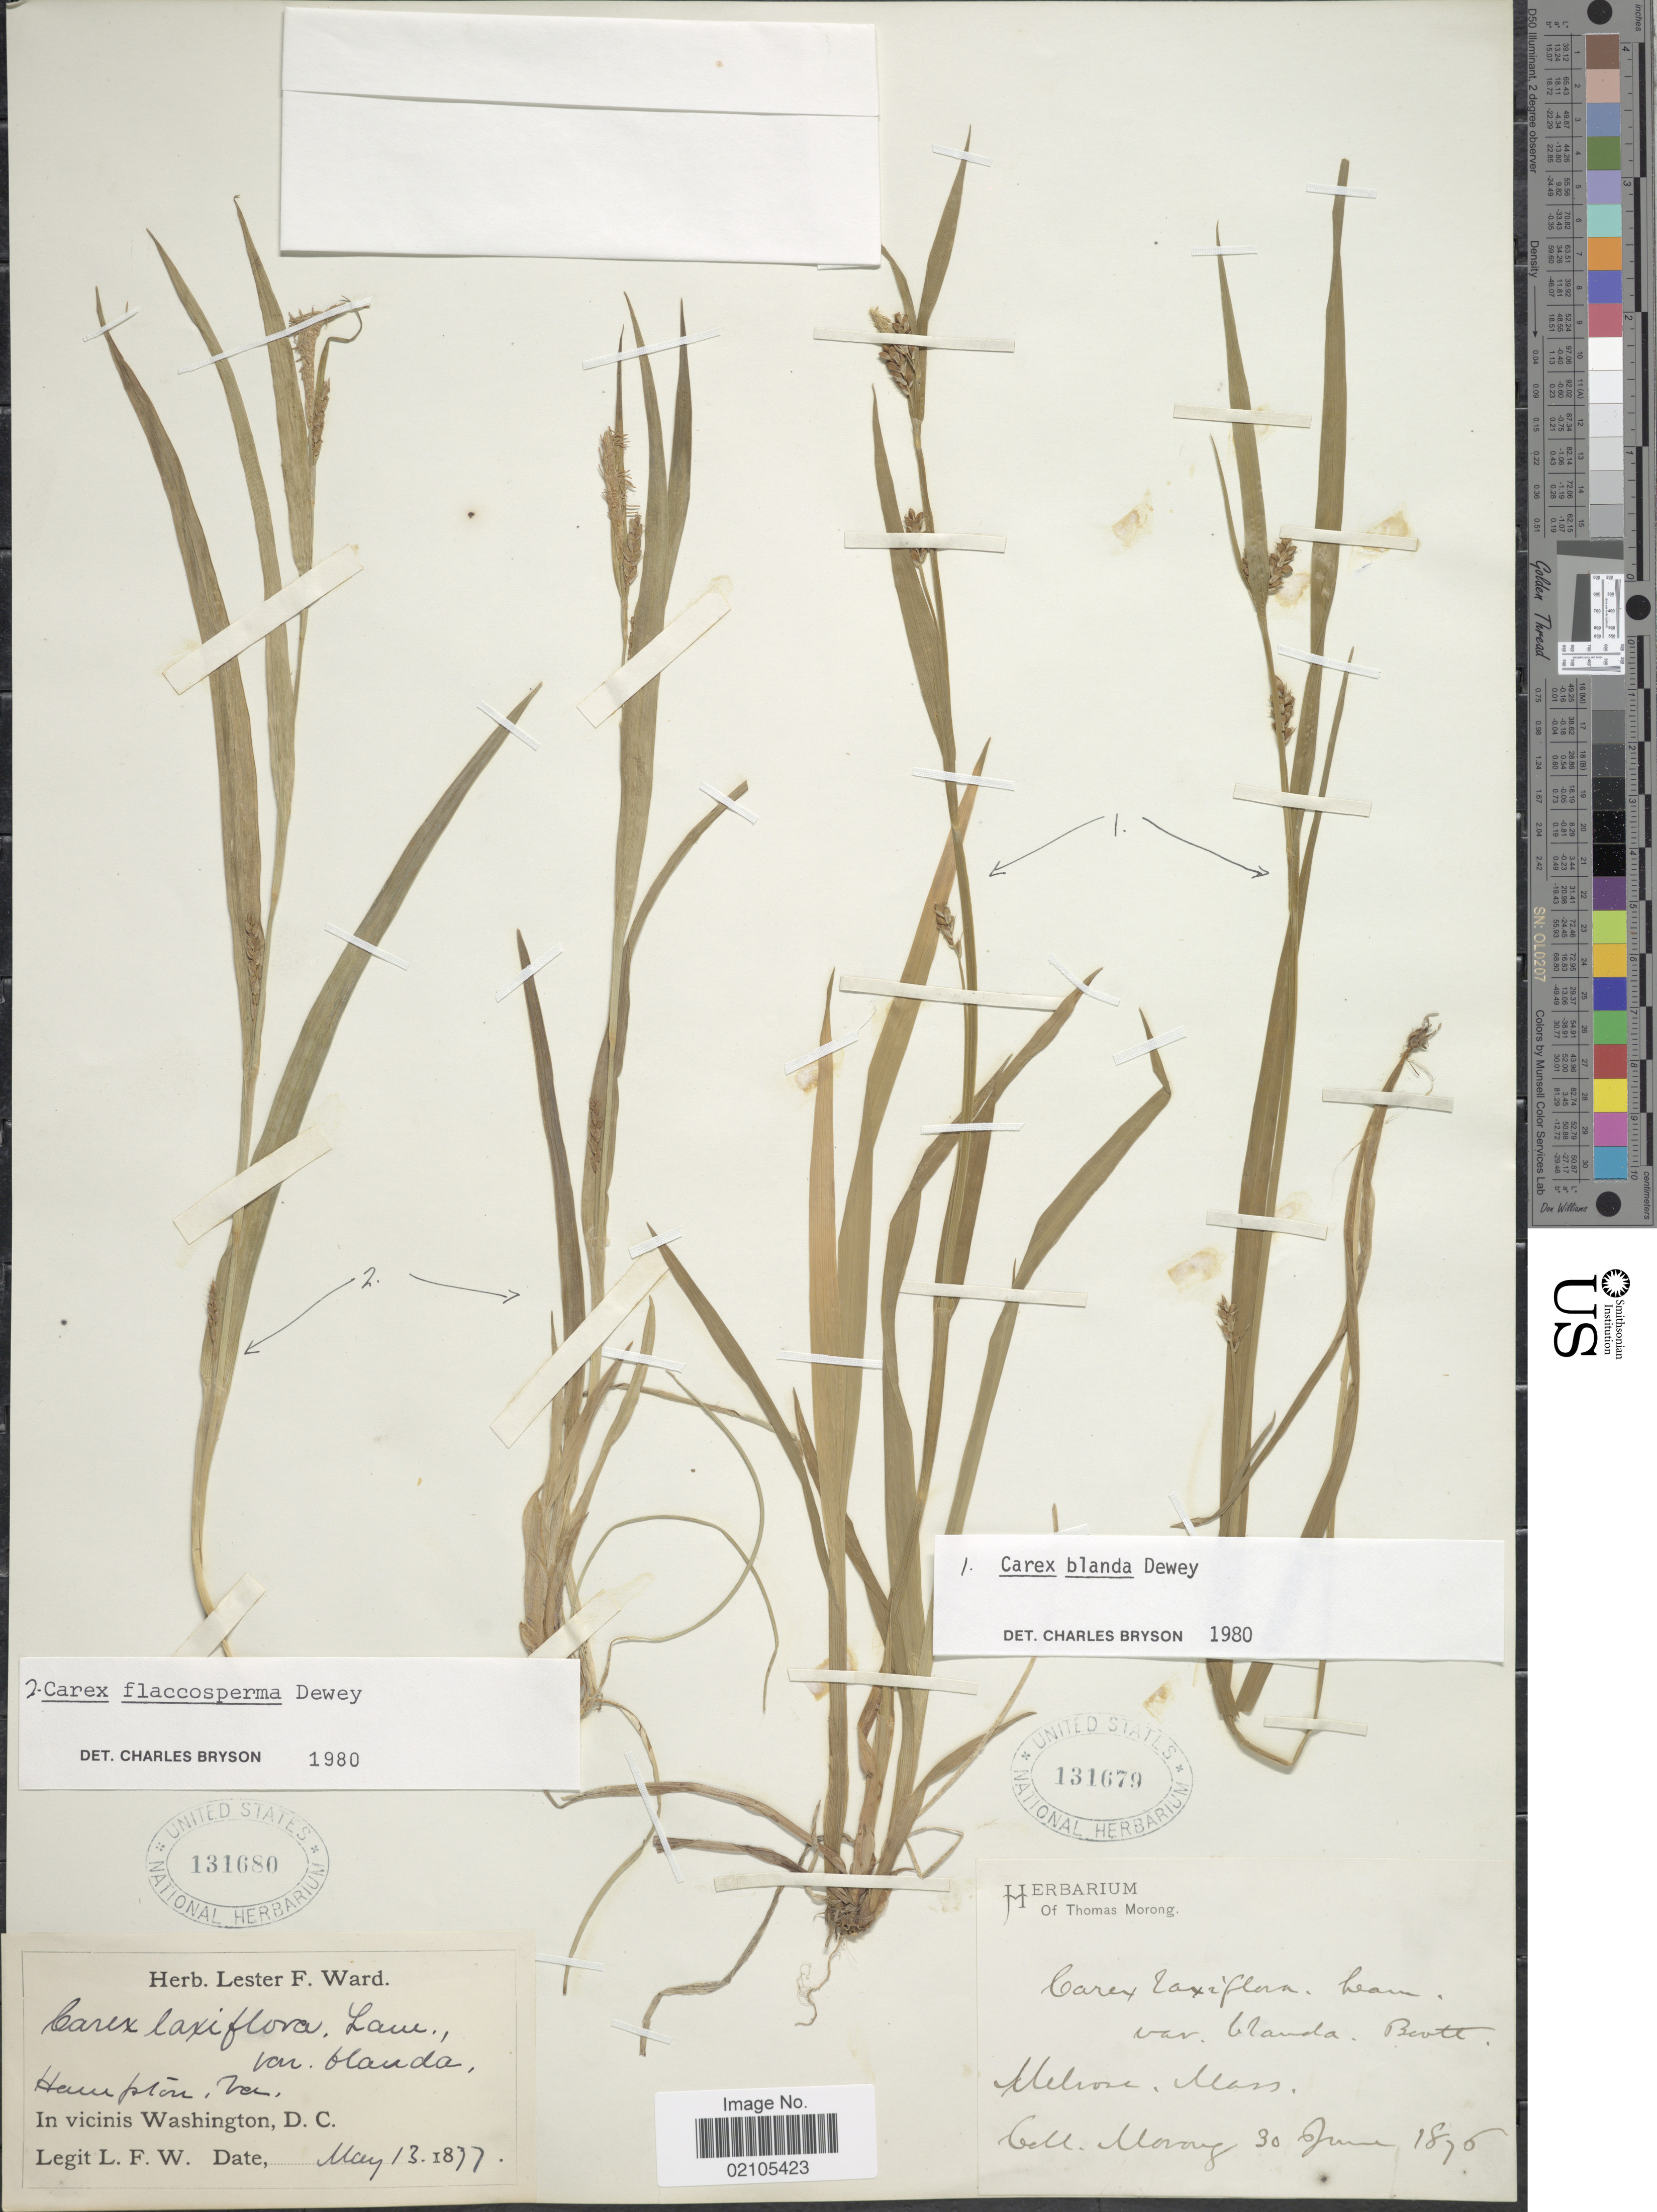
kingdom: Plantae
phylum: Tracheophyta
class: Liliopsida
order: Poales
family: Cyperaceae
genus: Carex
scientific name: Carex blanda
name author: Dewey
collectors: ex herb. T. Morong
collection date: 1876-06-30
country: United States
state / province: Massachusetts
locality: Melrose,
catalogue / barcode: US 131679-2